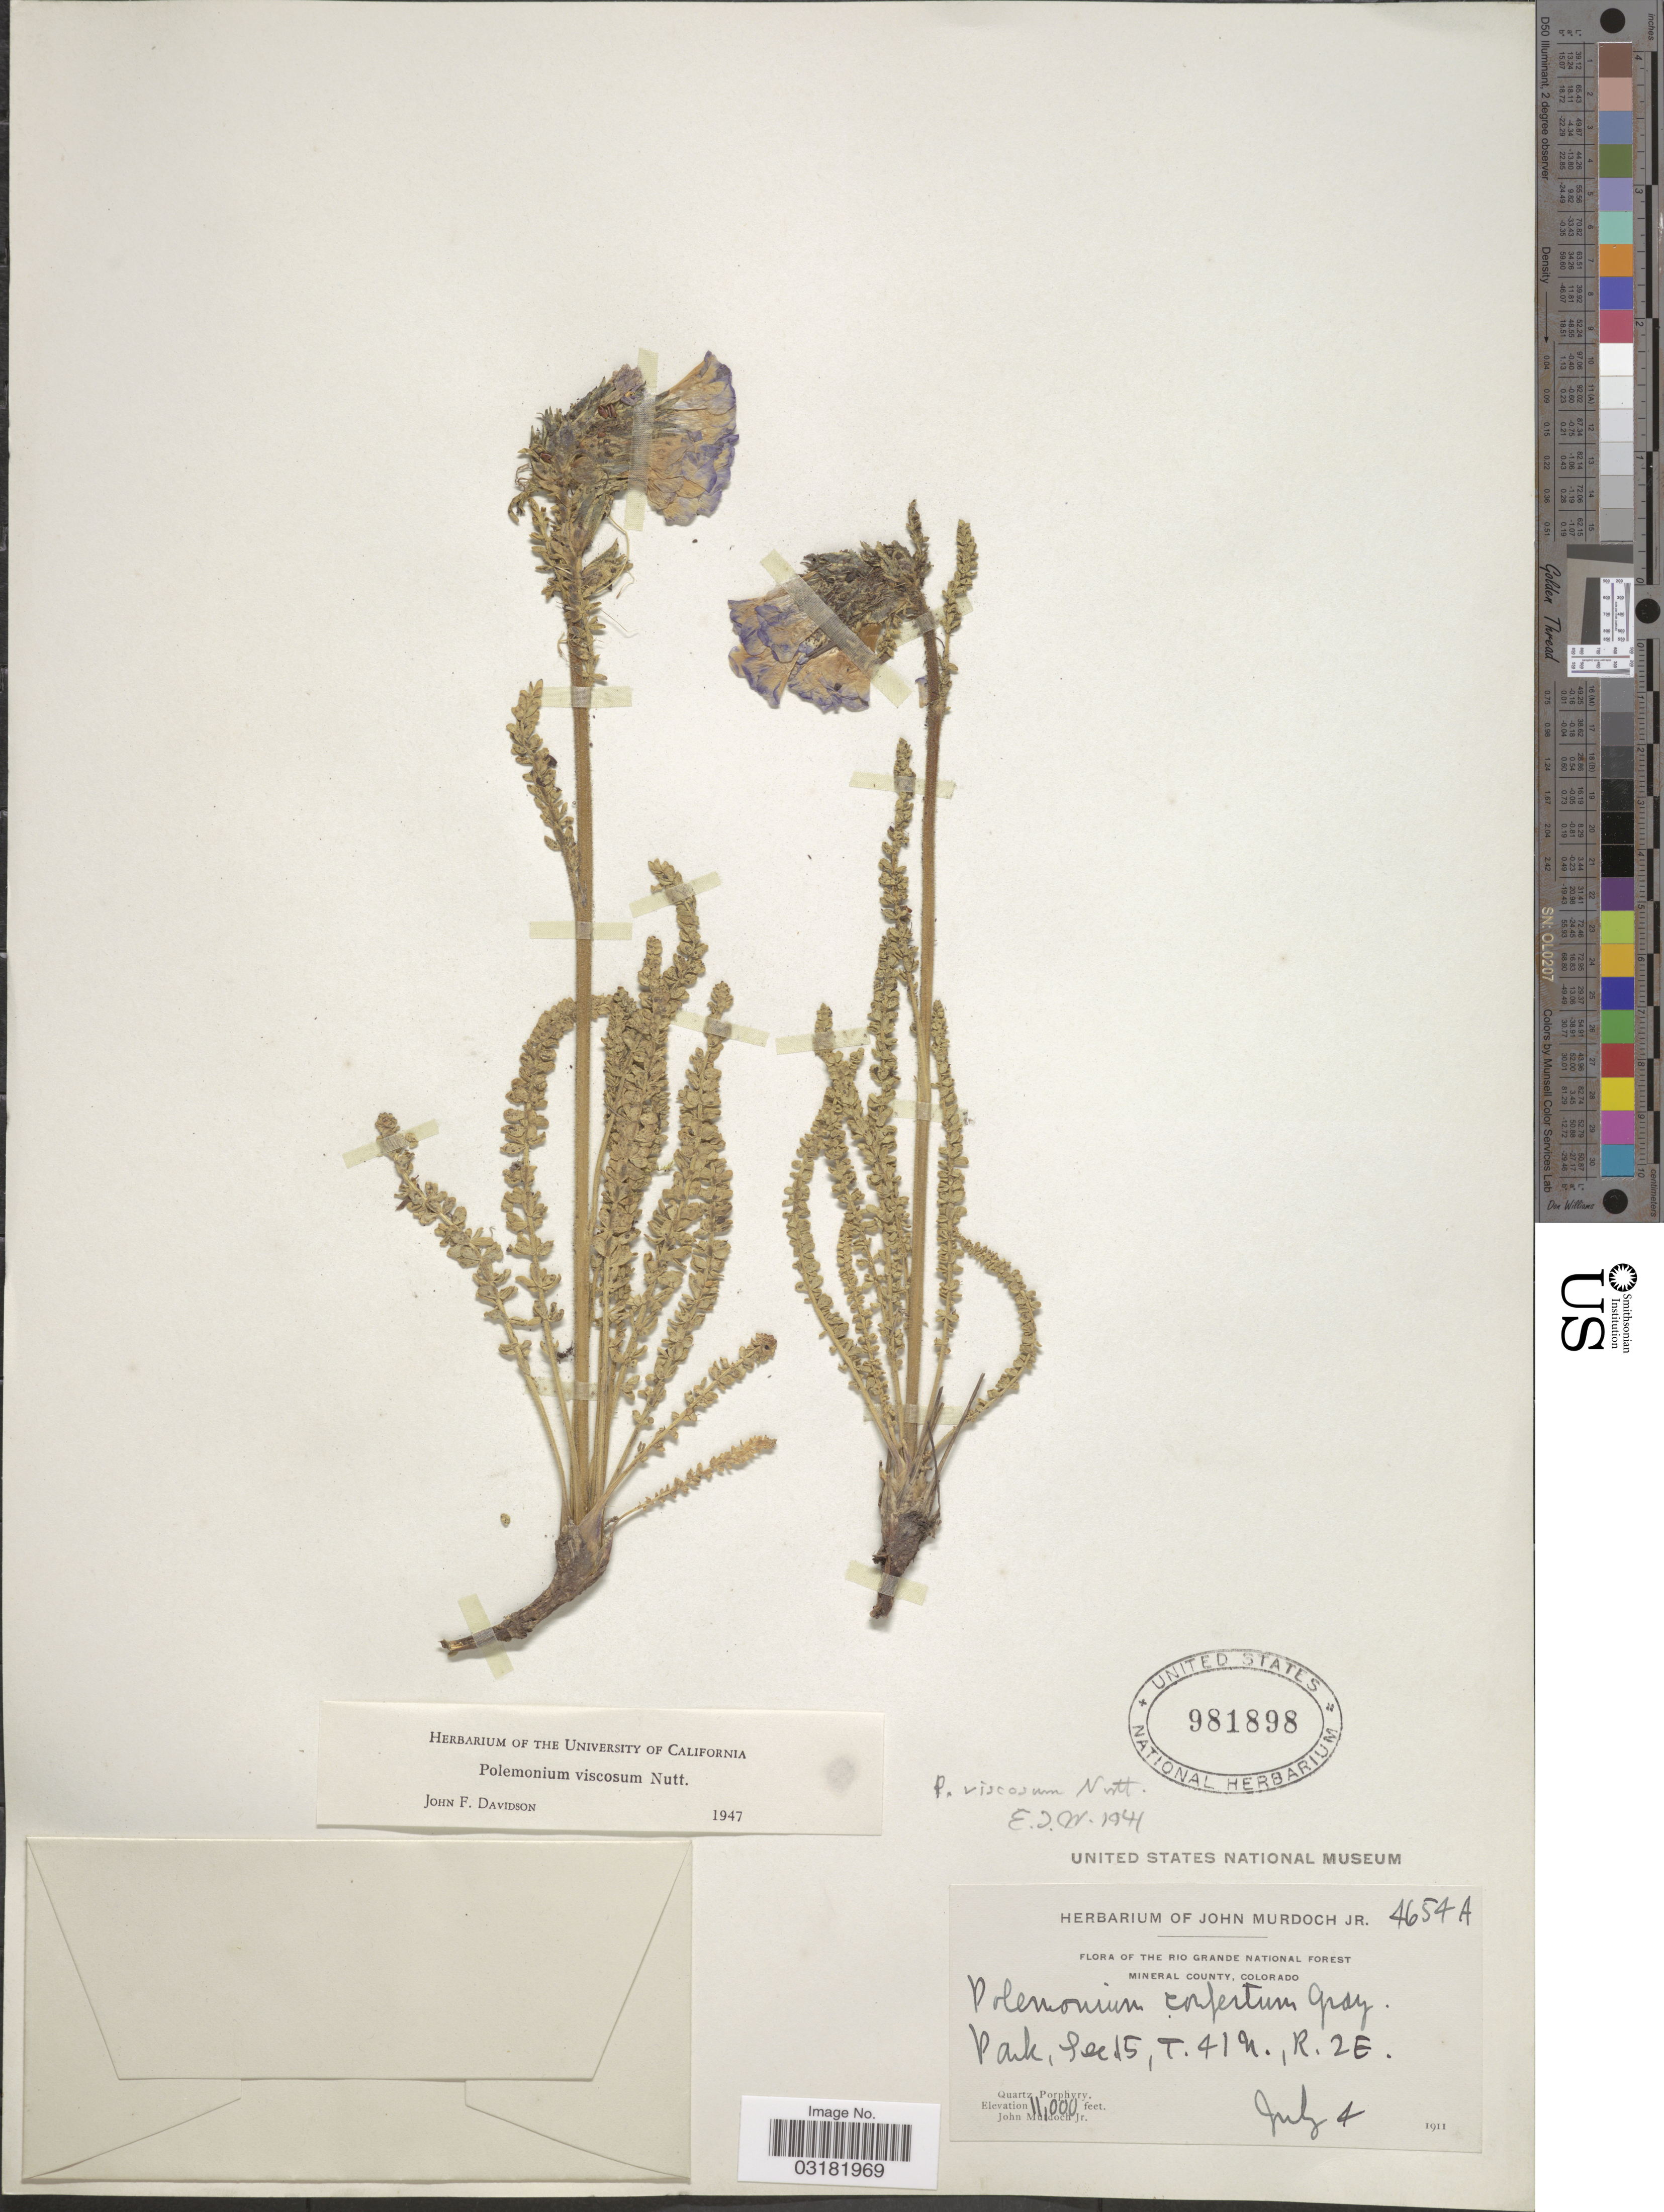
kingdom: Plantae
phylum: Tracheophyta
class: Magnoliopsida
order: Ericales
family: Polemoniaceae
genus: Polemonium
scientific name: Polemonium viscosum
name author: Nutt.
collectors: J. Murdoch Jr.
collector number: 4654A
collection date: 1911-07-04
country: United States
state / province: Colorado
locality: The Rio Grande National Forest Mineral County, Colorado, Park, Sect 15, T.41N., R. 2E.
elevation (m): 3353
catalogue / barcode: US 981898